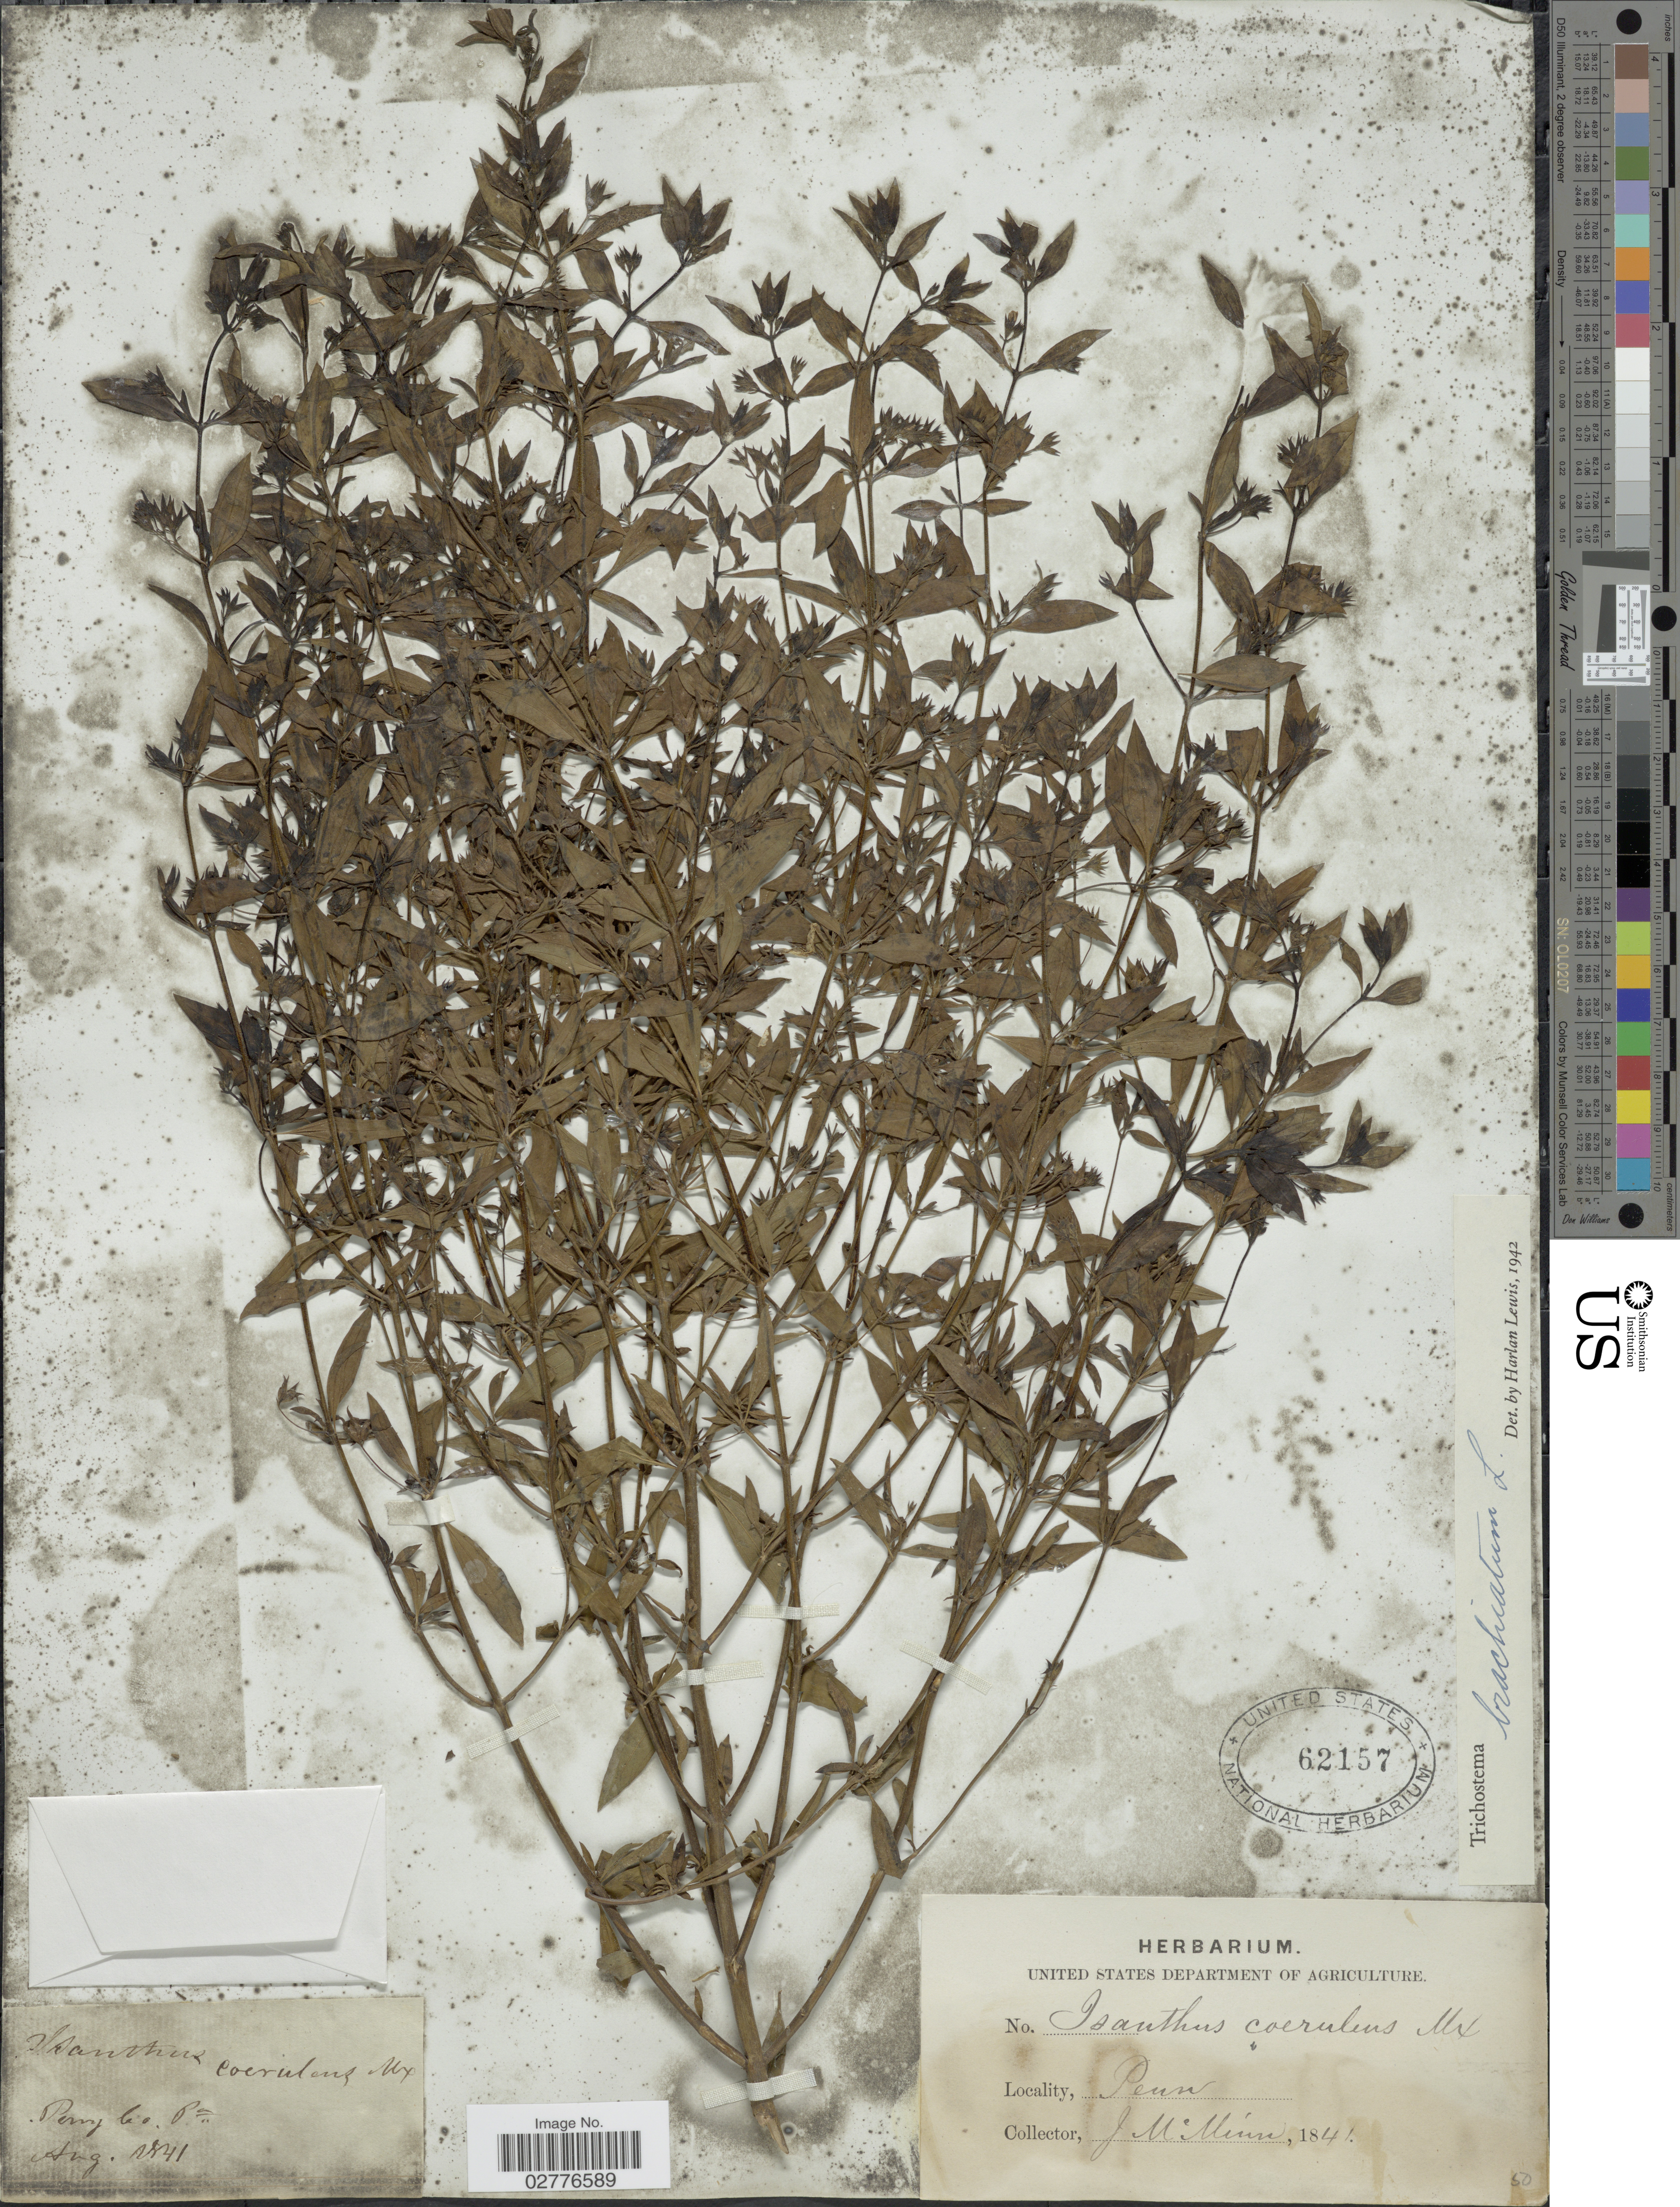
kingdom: Plantae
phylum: Tracheophyta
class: Magnoliopsida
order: Lamiales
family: Lamiaceae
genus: Trichostema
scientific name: Trichostema brachiatum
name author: L.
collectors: J. McMinn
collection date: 1841-08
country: United States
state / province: Pennsylvania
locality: Peng Co.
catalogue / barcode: US 62157